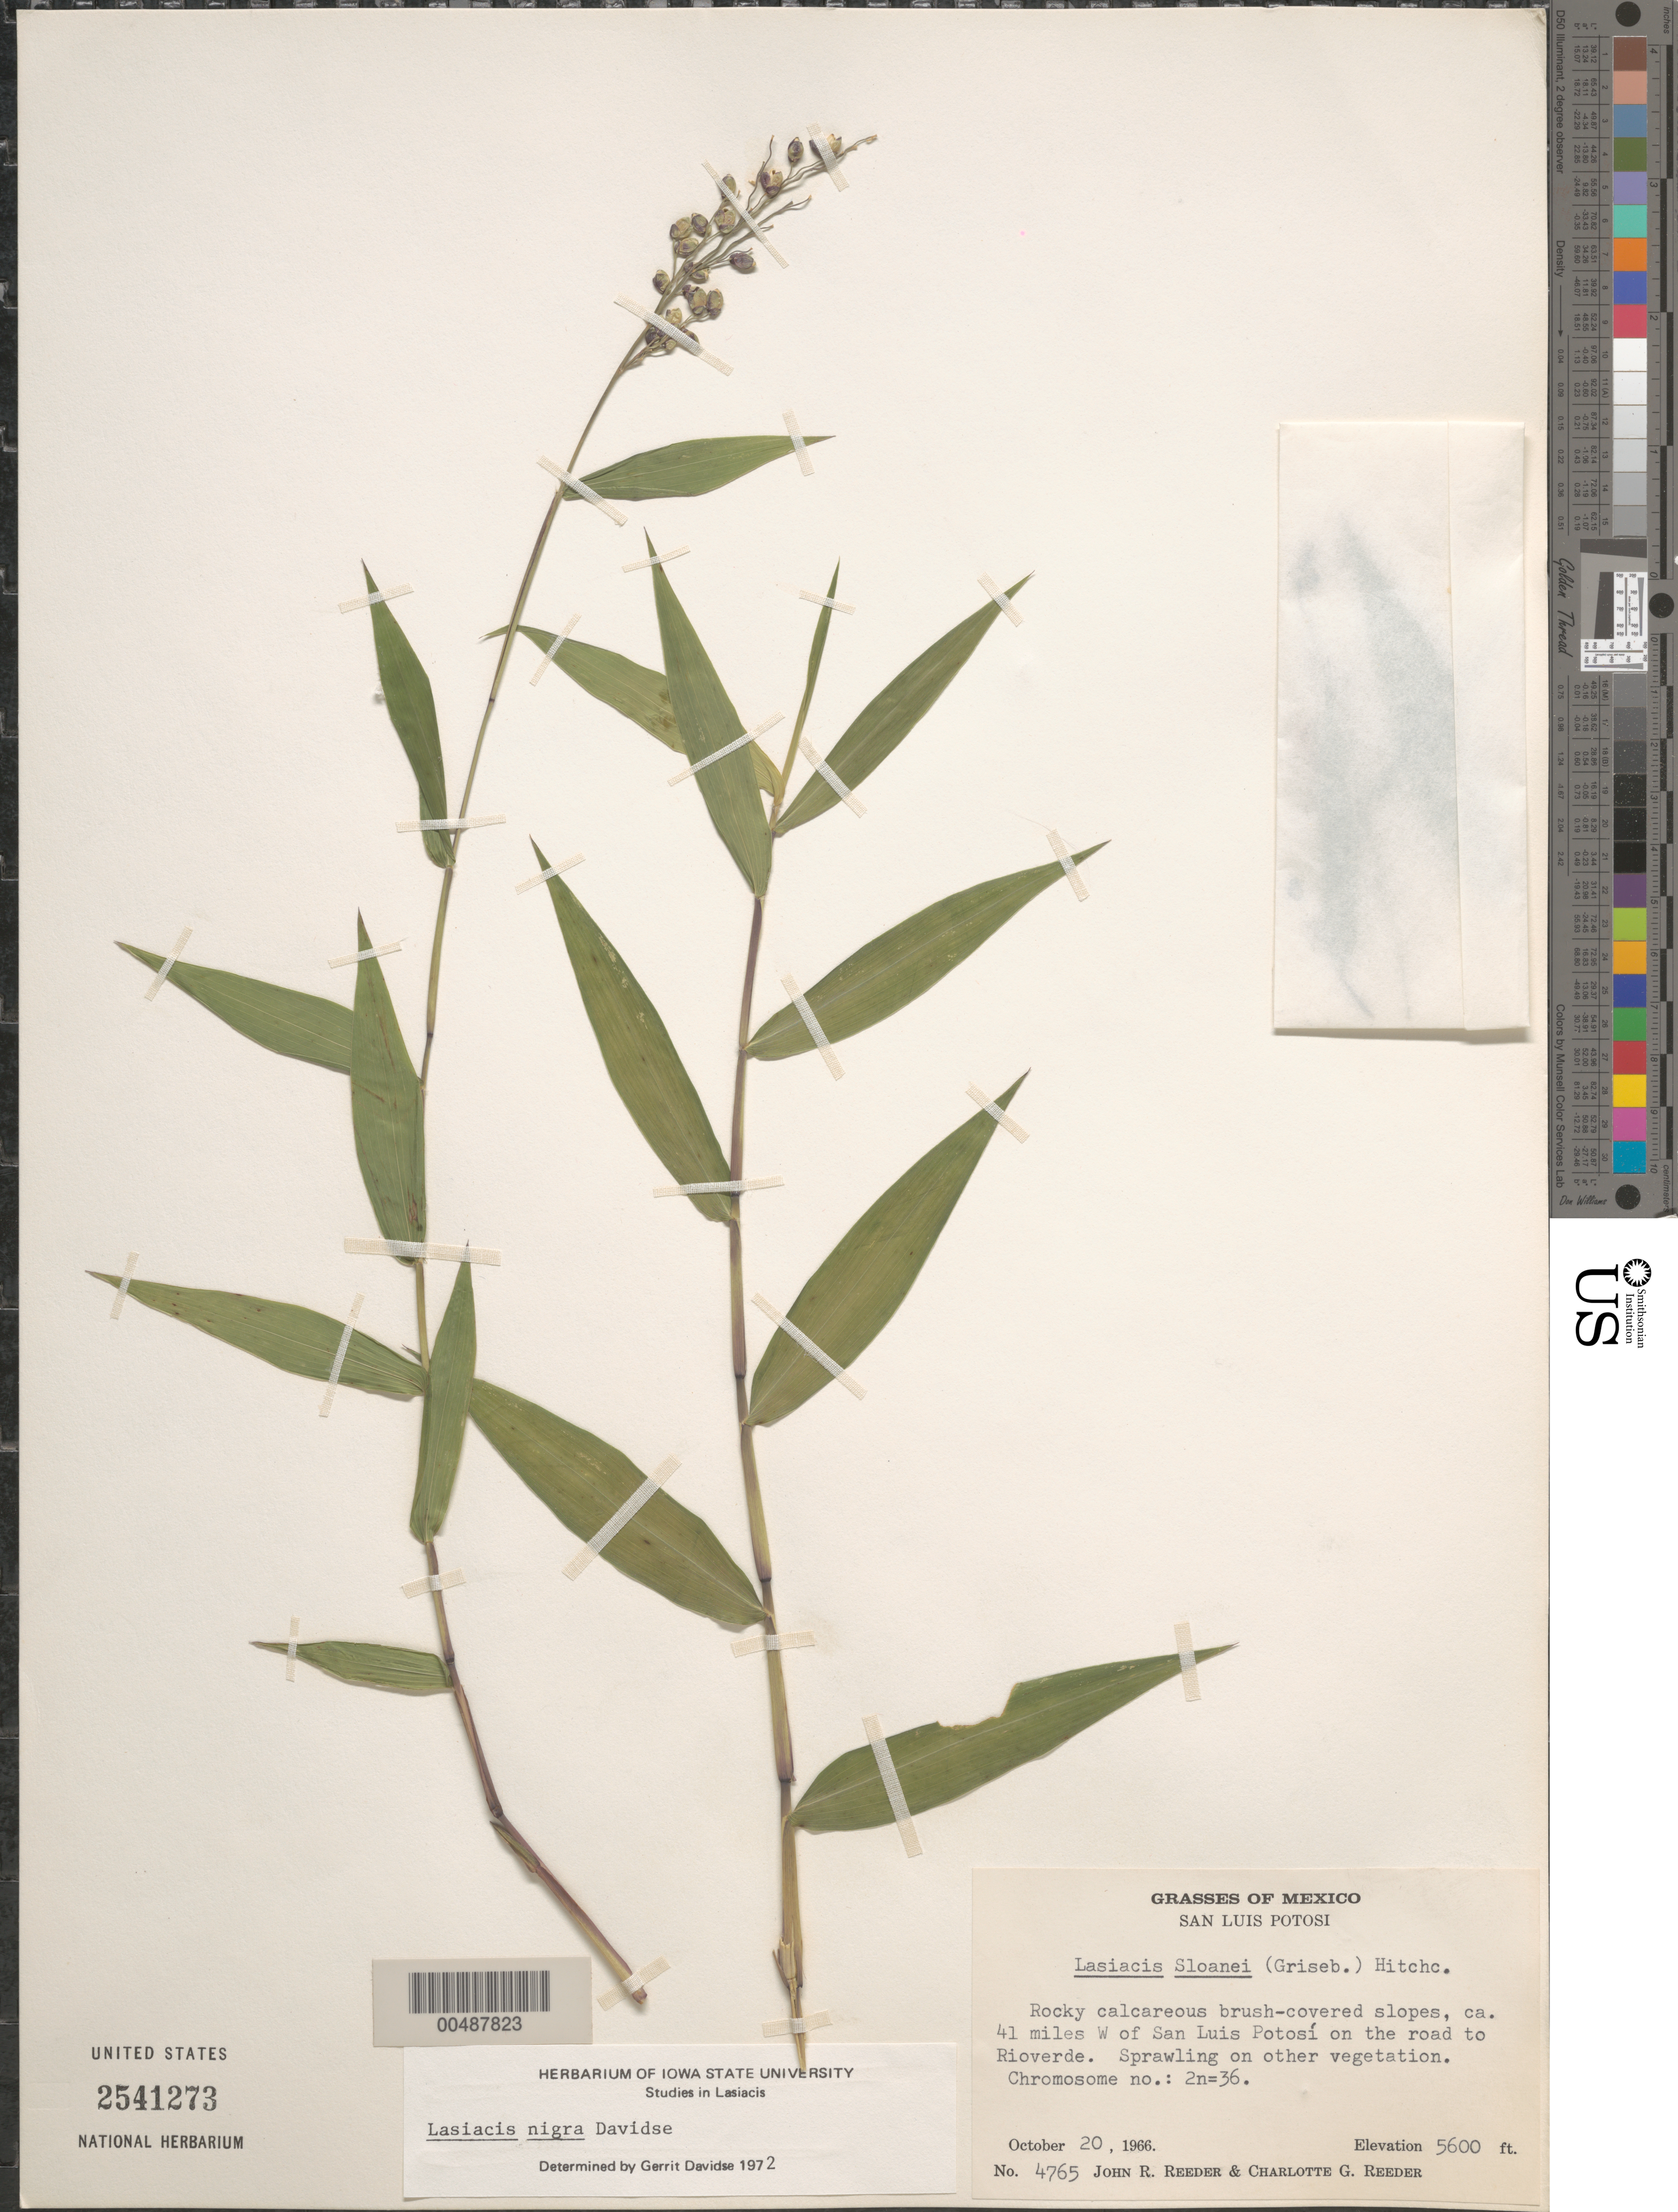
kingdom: Plantae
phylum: Tracheophyta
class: Liliopsida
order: Poales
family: Poaceae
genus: Lasiacis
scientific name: Lasiacis maxonii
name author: Swallen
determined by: Davidse, Gerrit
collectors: J. R. Reeder & C. G. Reeder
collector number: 4765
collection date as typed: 20 Oct 1966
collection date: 1966-10-20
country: Mexico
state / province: San Luis Potosi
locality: Ca. 41 mi W of San Luis Potos¡ on the rd to Rioverde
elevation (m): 1707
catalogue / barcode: US 2541273